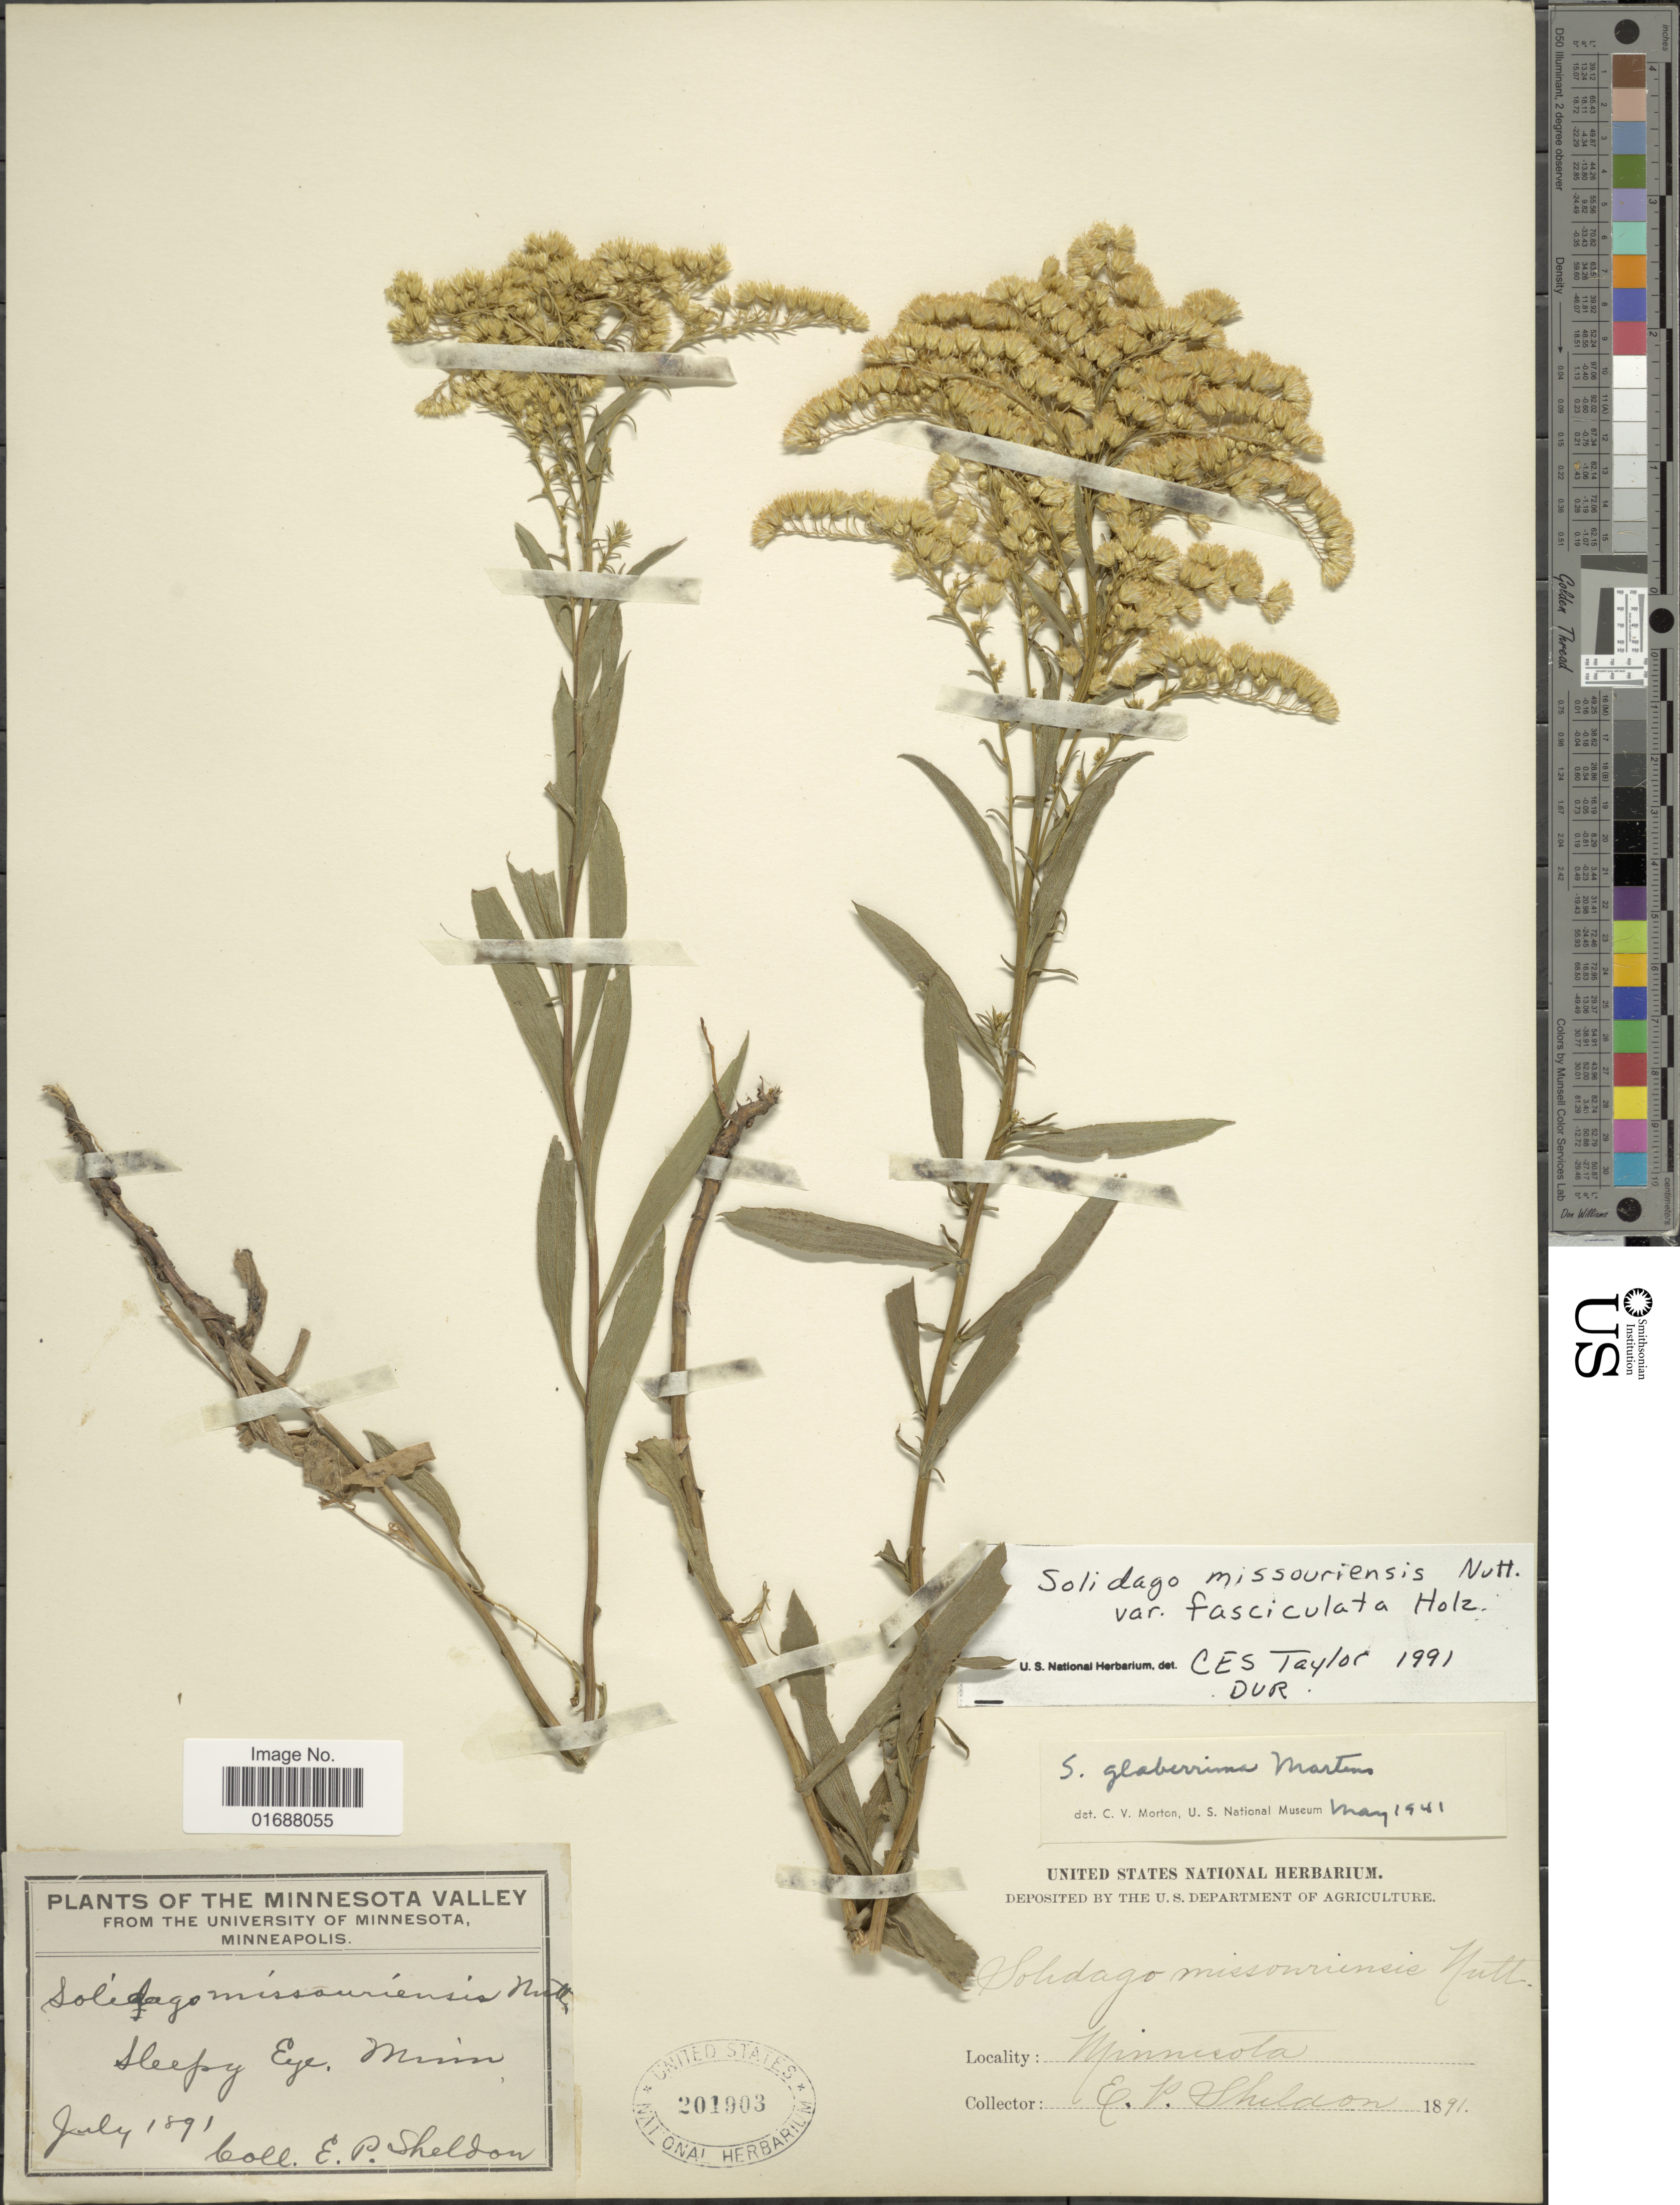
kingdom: Plantae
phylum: Tracheophyta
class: Magnoliopsida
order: Asterales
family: Asteraceae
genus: Solidago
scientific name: Solidago missouriensis var. fasciculata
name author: Holz.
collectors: E. P. Sheldon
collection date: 1891-07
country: United States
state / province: Minnesota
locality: Sleepy Eye, Minn.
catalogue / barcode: US 201903